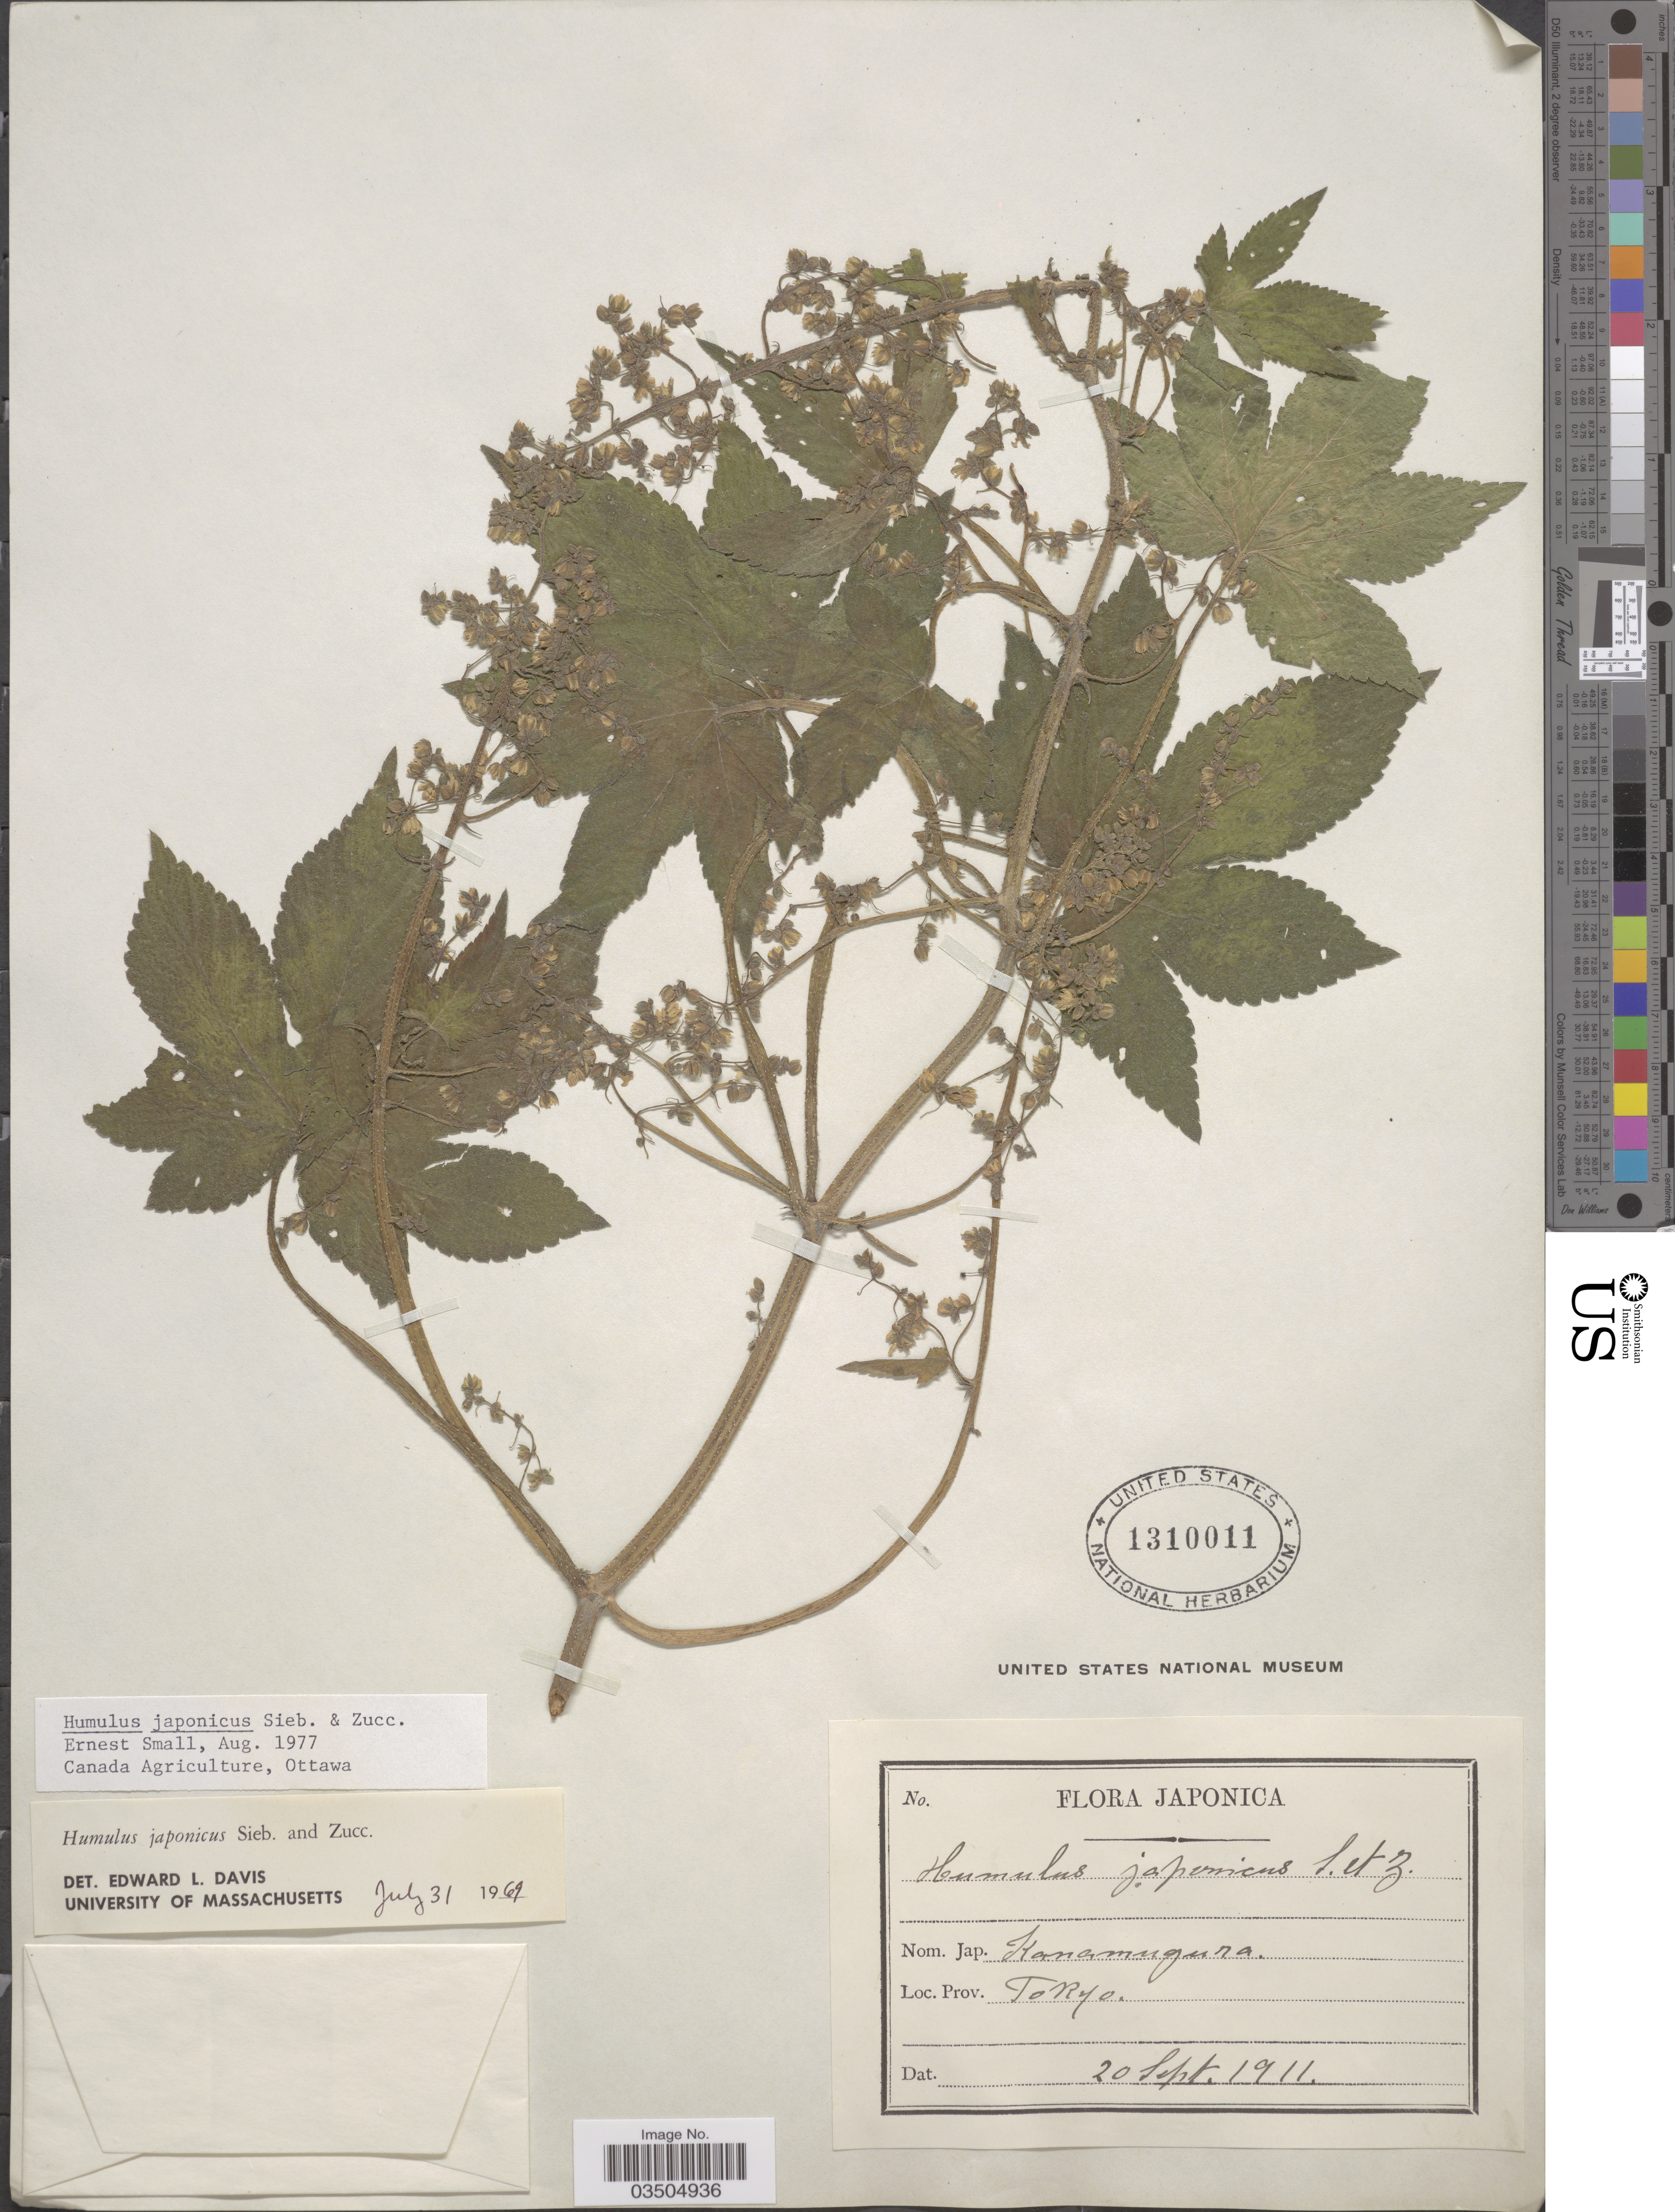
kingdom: Plantae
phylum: Tracheophyta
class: Magnoliopsida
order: Rosales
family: Cannabaceae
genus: Humulus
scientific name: Humulus japonicus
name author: Siebold & Zucc.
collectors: United States National Museum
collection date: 1911-09-20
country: Japan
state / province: Tokyo, Federal City of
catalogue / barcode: US 1310011